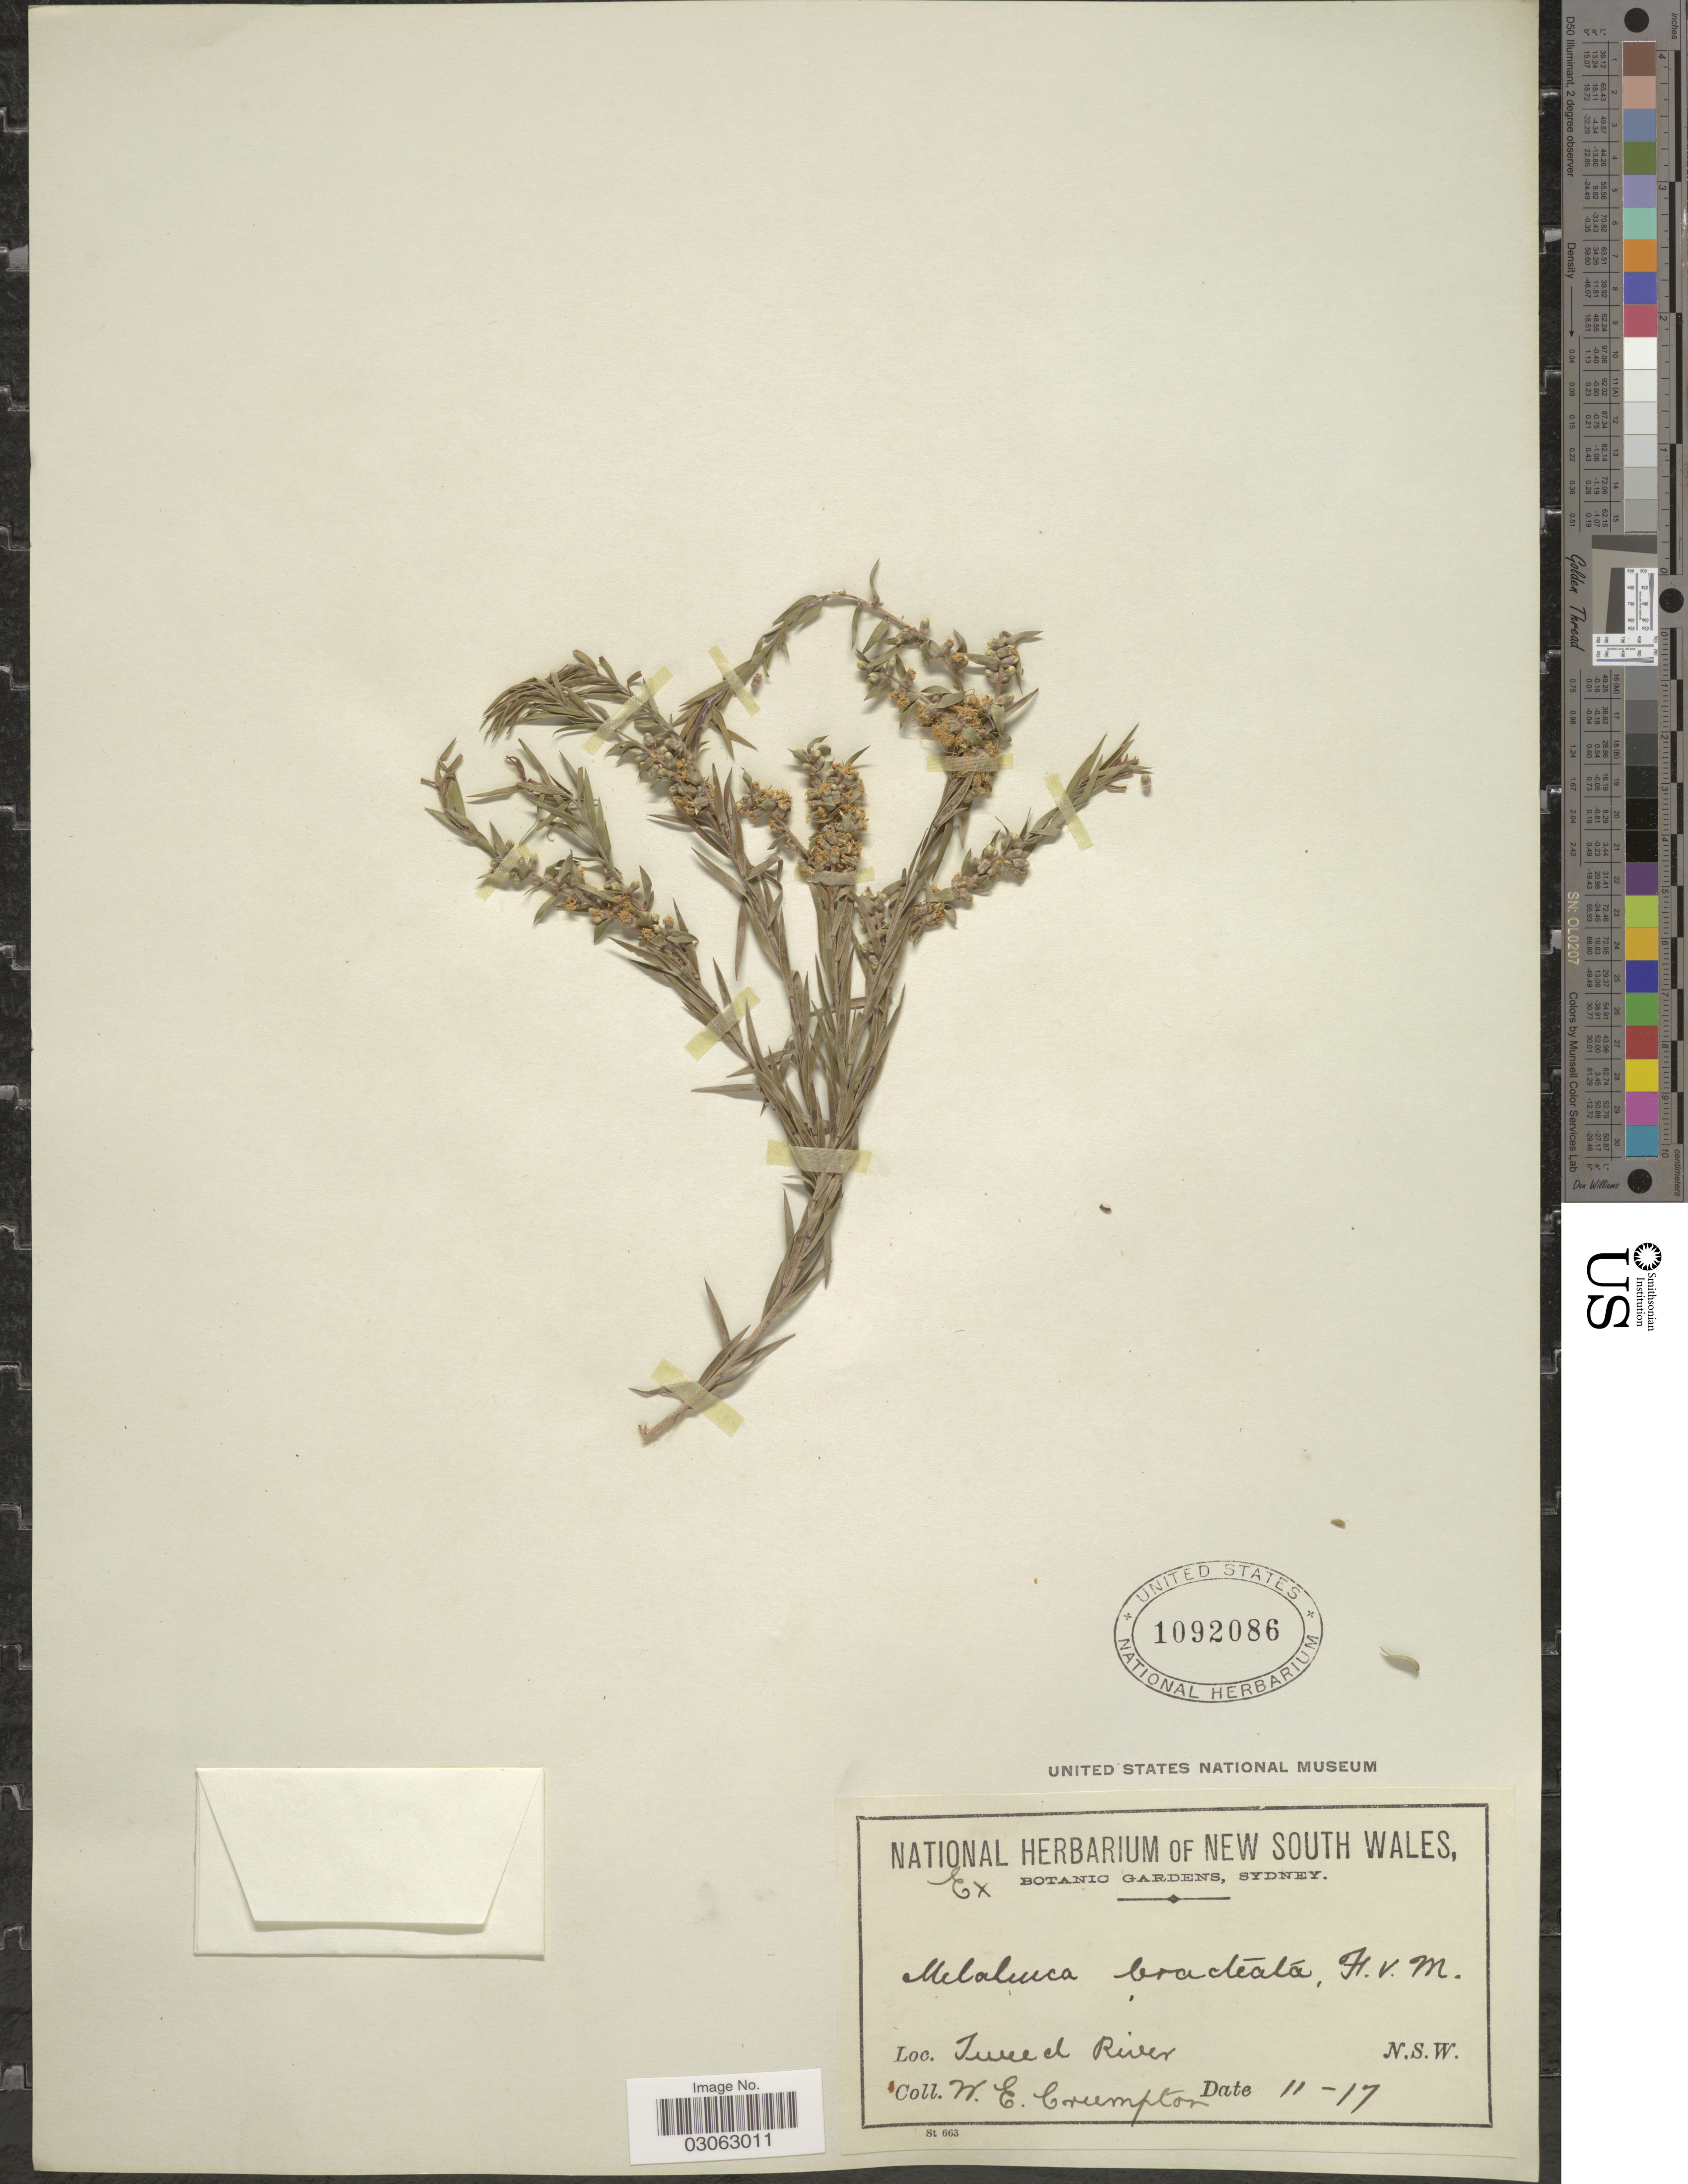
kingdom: Plantae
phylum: Tracheophyta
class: Magnoliopsida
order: Myrtales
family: Myrtaceae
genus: Melaleuca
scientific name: Melaleuca bracteata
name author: F. Muell.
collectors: W. Crumpton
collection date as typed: Transcribed d/m/y: /11/17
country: Australia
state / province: New South Wales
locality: Tweed River. N. S. W.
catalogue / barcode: US 1092086